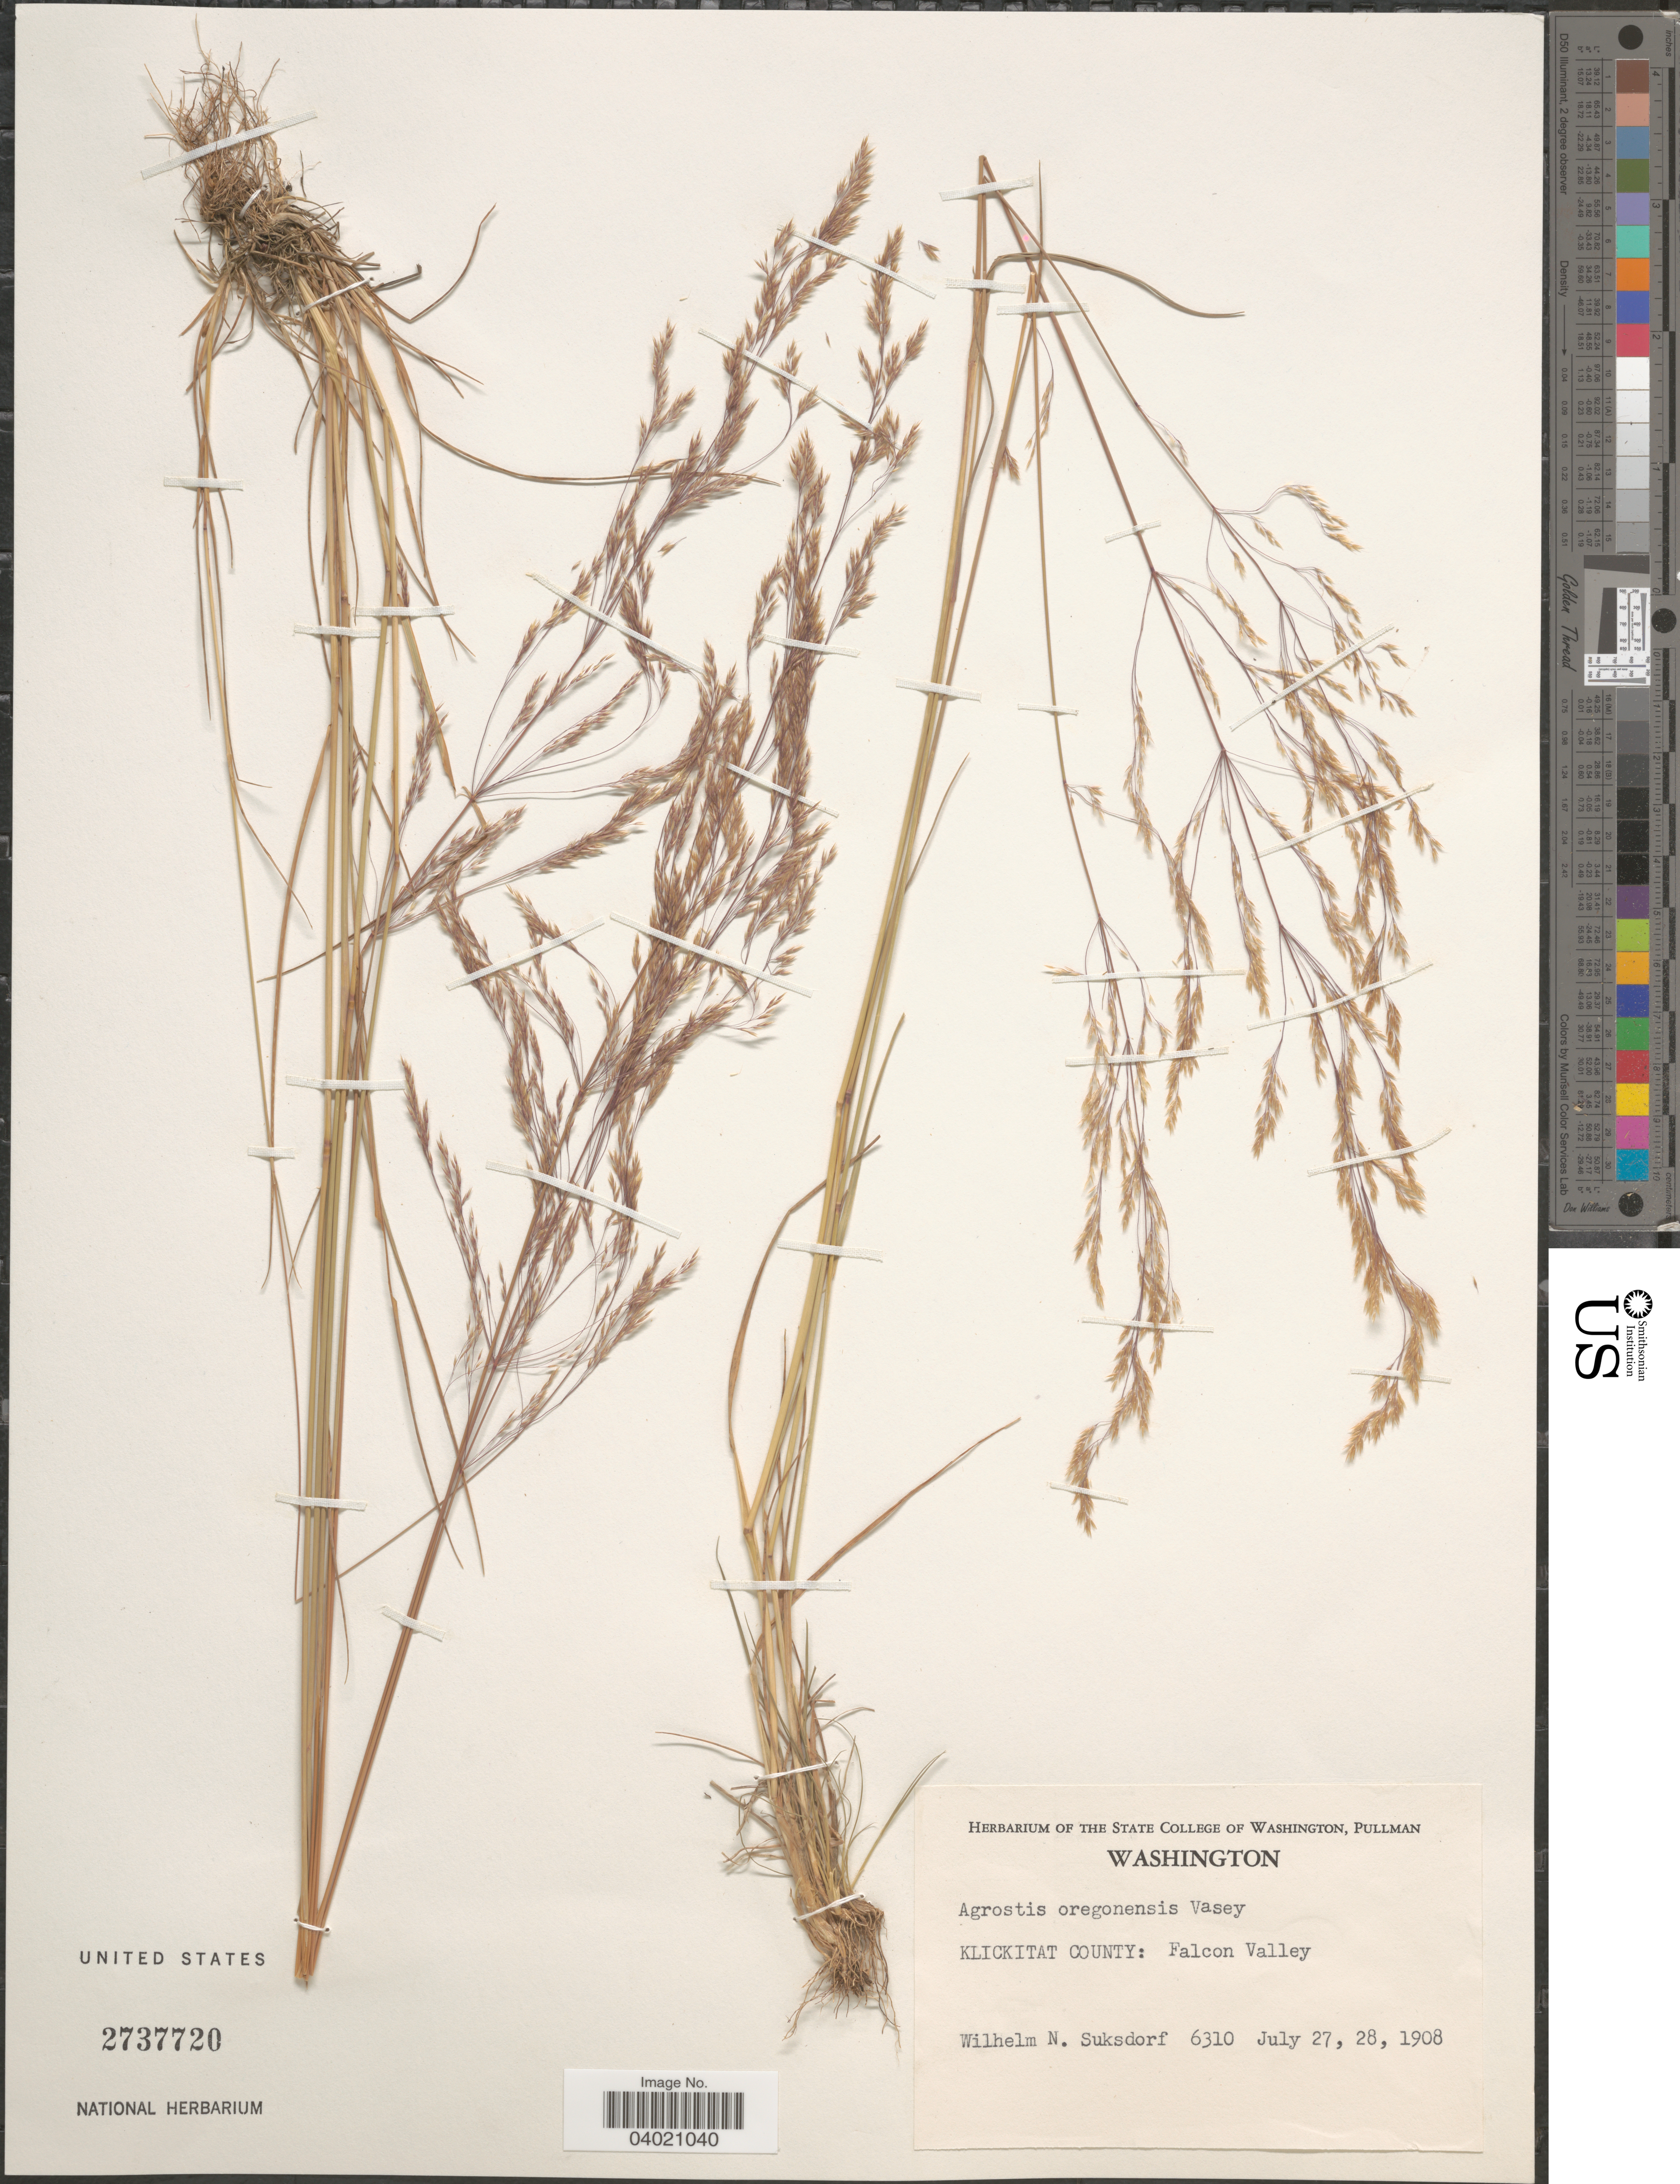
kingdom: Plantae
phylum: Tracheophyta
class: Liliopsida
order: Poales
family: Poaceae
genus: Agrostis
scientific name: Agrostis oregonensis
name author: Vasey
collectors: W. N. Suksdorf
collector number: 6310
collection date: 1908-07-27/1908-07-28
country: United States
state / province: Washington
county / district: Klickitat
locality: Klickitat County: Falcon Valley.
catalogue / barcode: US 2737720